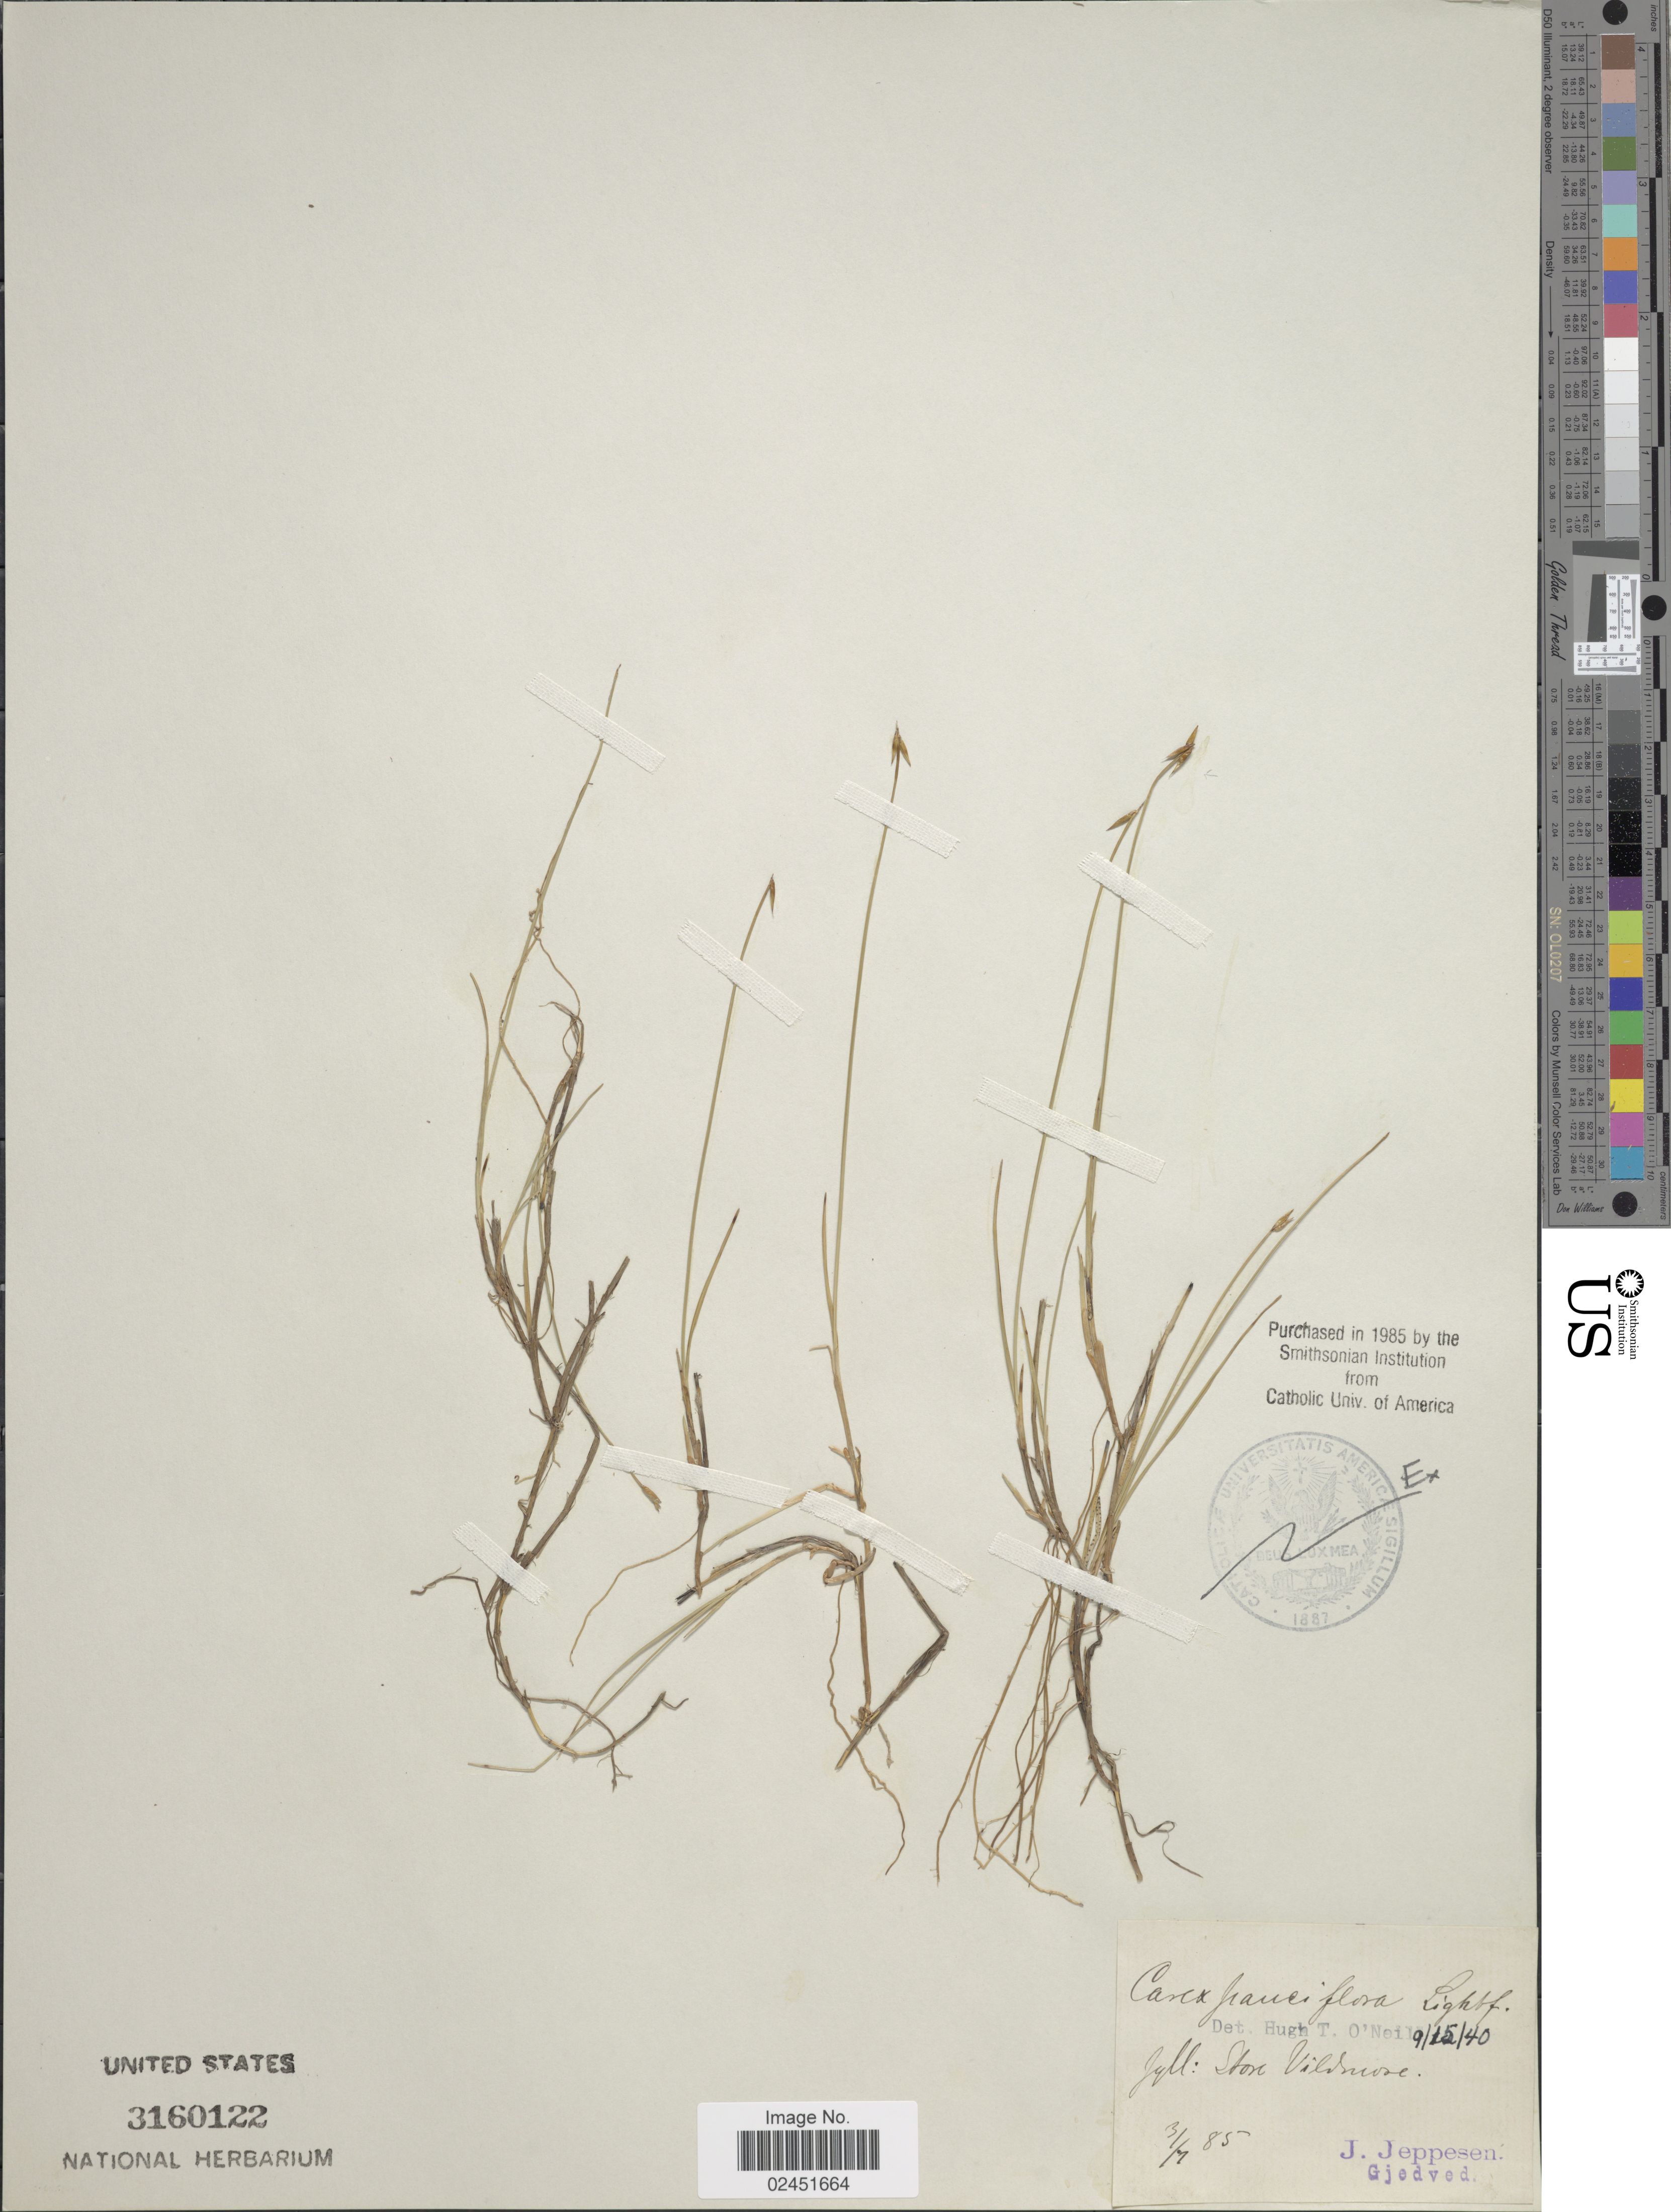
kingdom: Plantae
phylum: Tracheophyta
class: Liliopsida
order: Poales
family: Cyperaceae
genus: Carex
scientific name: Carex pauciflora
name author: Lightf.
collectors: J. Jeppesen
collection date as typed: Transcribed d/m/y: 3/7/85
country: Denmark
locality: Jyll: store vildmose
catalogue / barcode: US 3160122